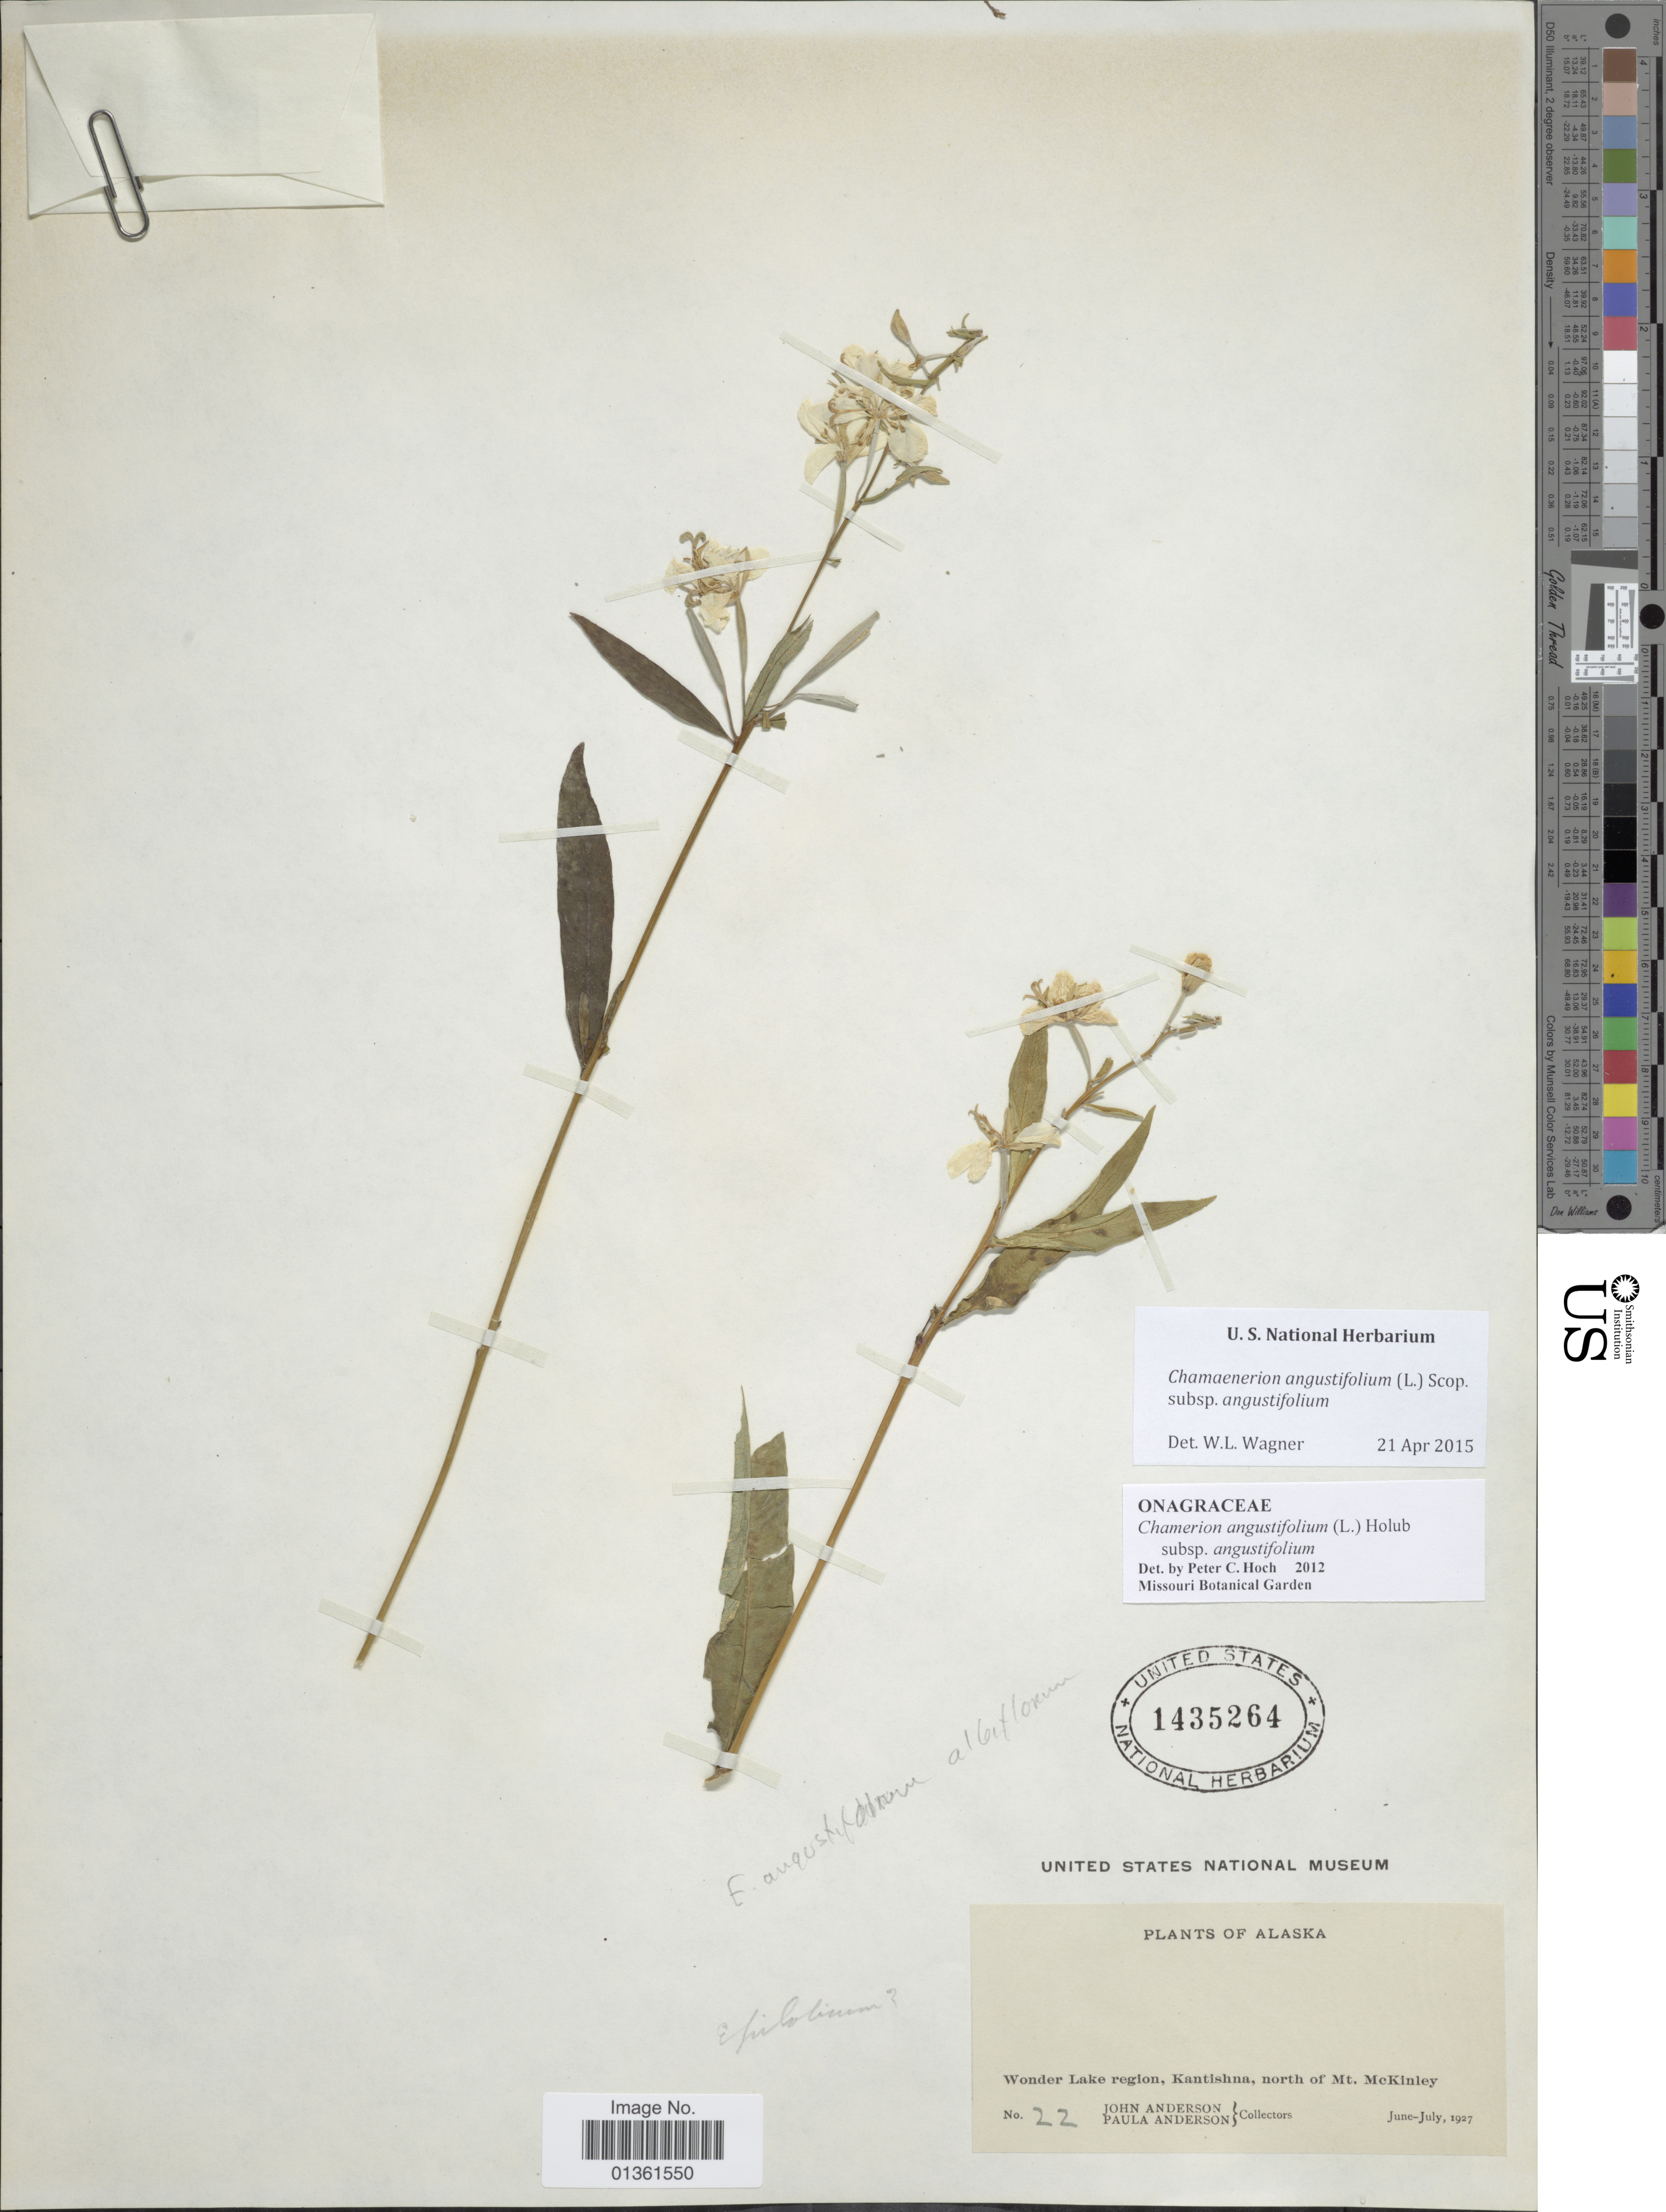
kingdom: Plantae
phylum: Tracheophyta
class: Magnoliopsida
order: Myrtales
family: Onagraceae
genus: Chamaenerion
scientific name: Chamaenerion angustifolium subsp. angustifolium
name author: (L.) Scop.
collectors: J. P. Anderson & P. Anderson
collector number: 22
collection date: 1927-06/1927-07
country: United States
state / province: Alaska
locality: Wonder Lake region, Kantishna, north of Mt. McKinley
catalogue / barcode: US 1435264